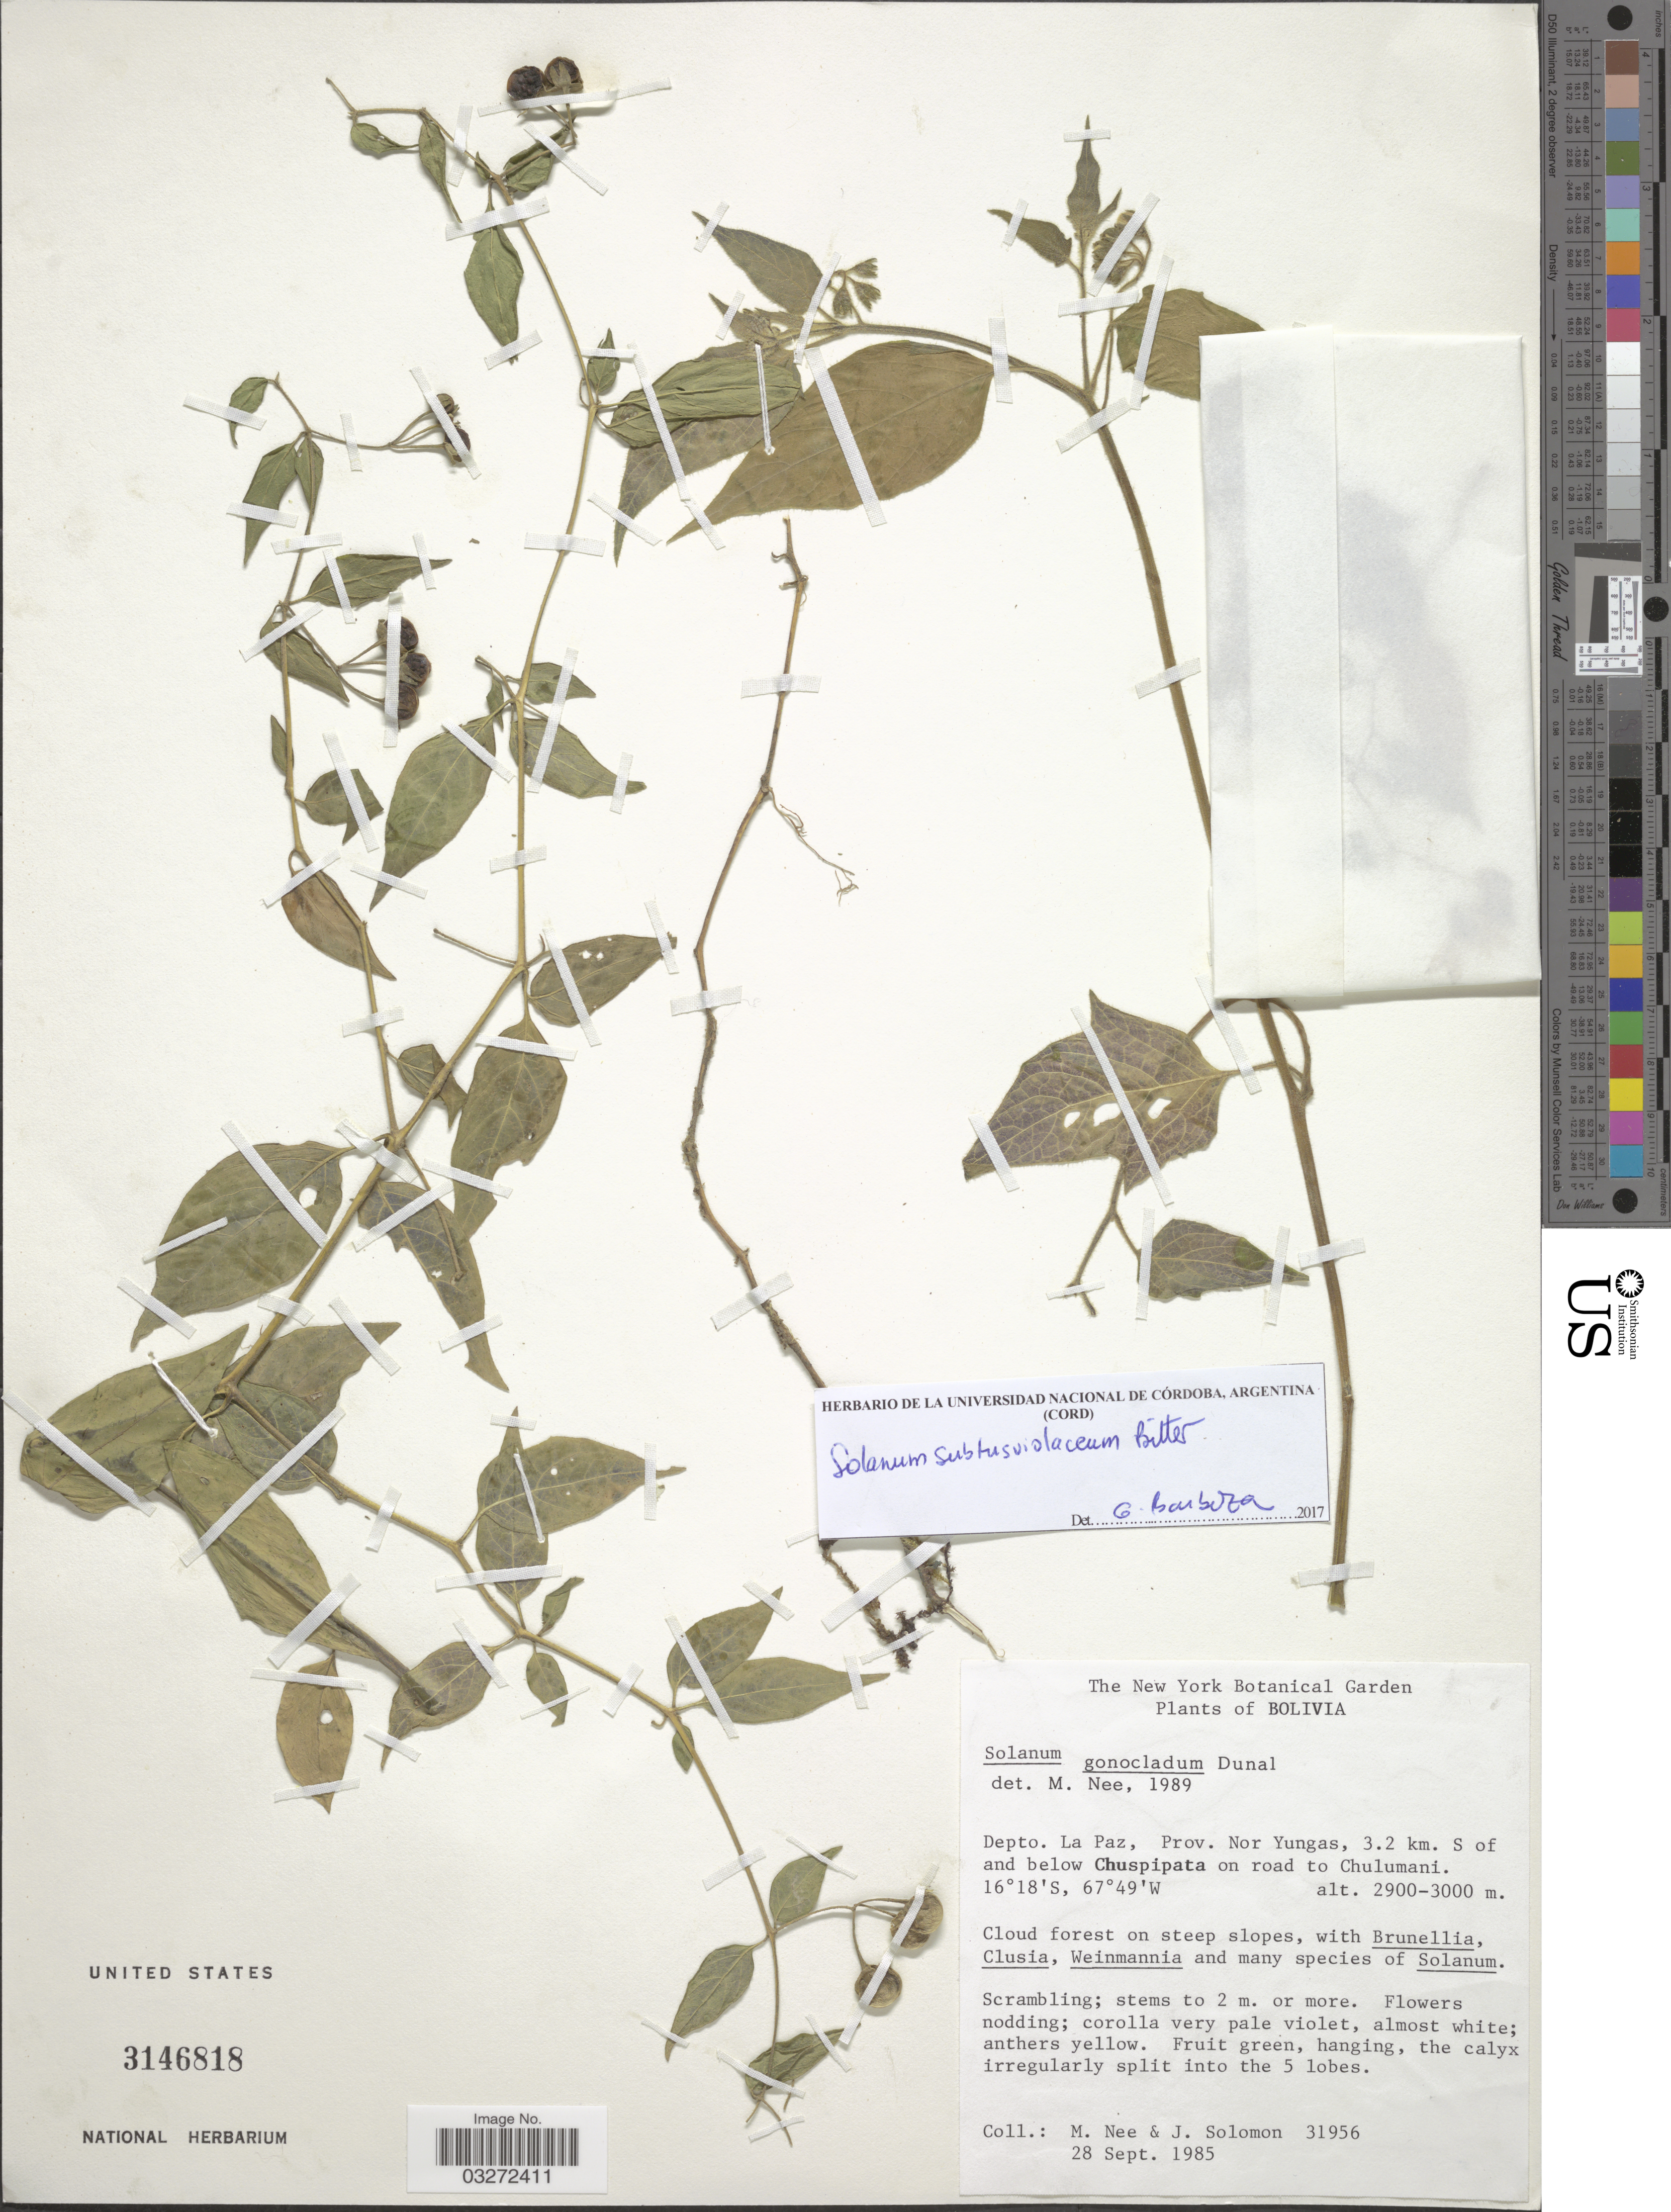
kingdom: Plantae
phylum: Tracheophyta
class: Magnoliopsida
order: Solanales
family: Solanaceae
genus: Solanum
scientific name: Solanum subtusviolaceum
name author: Bitter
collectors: M. Nee & J. Solomon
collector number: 31956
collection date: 1985-09-28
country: Bolivia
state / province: La Paz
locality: Depto. La Paz, Prov. Nor Yungas, 3.2 km. S of and below Chuspipata on road to Chulumani.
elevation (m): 2900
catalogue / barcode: US 3146818